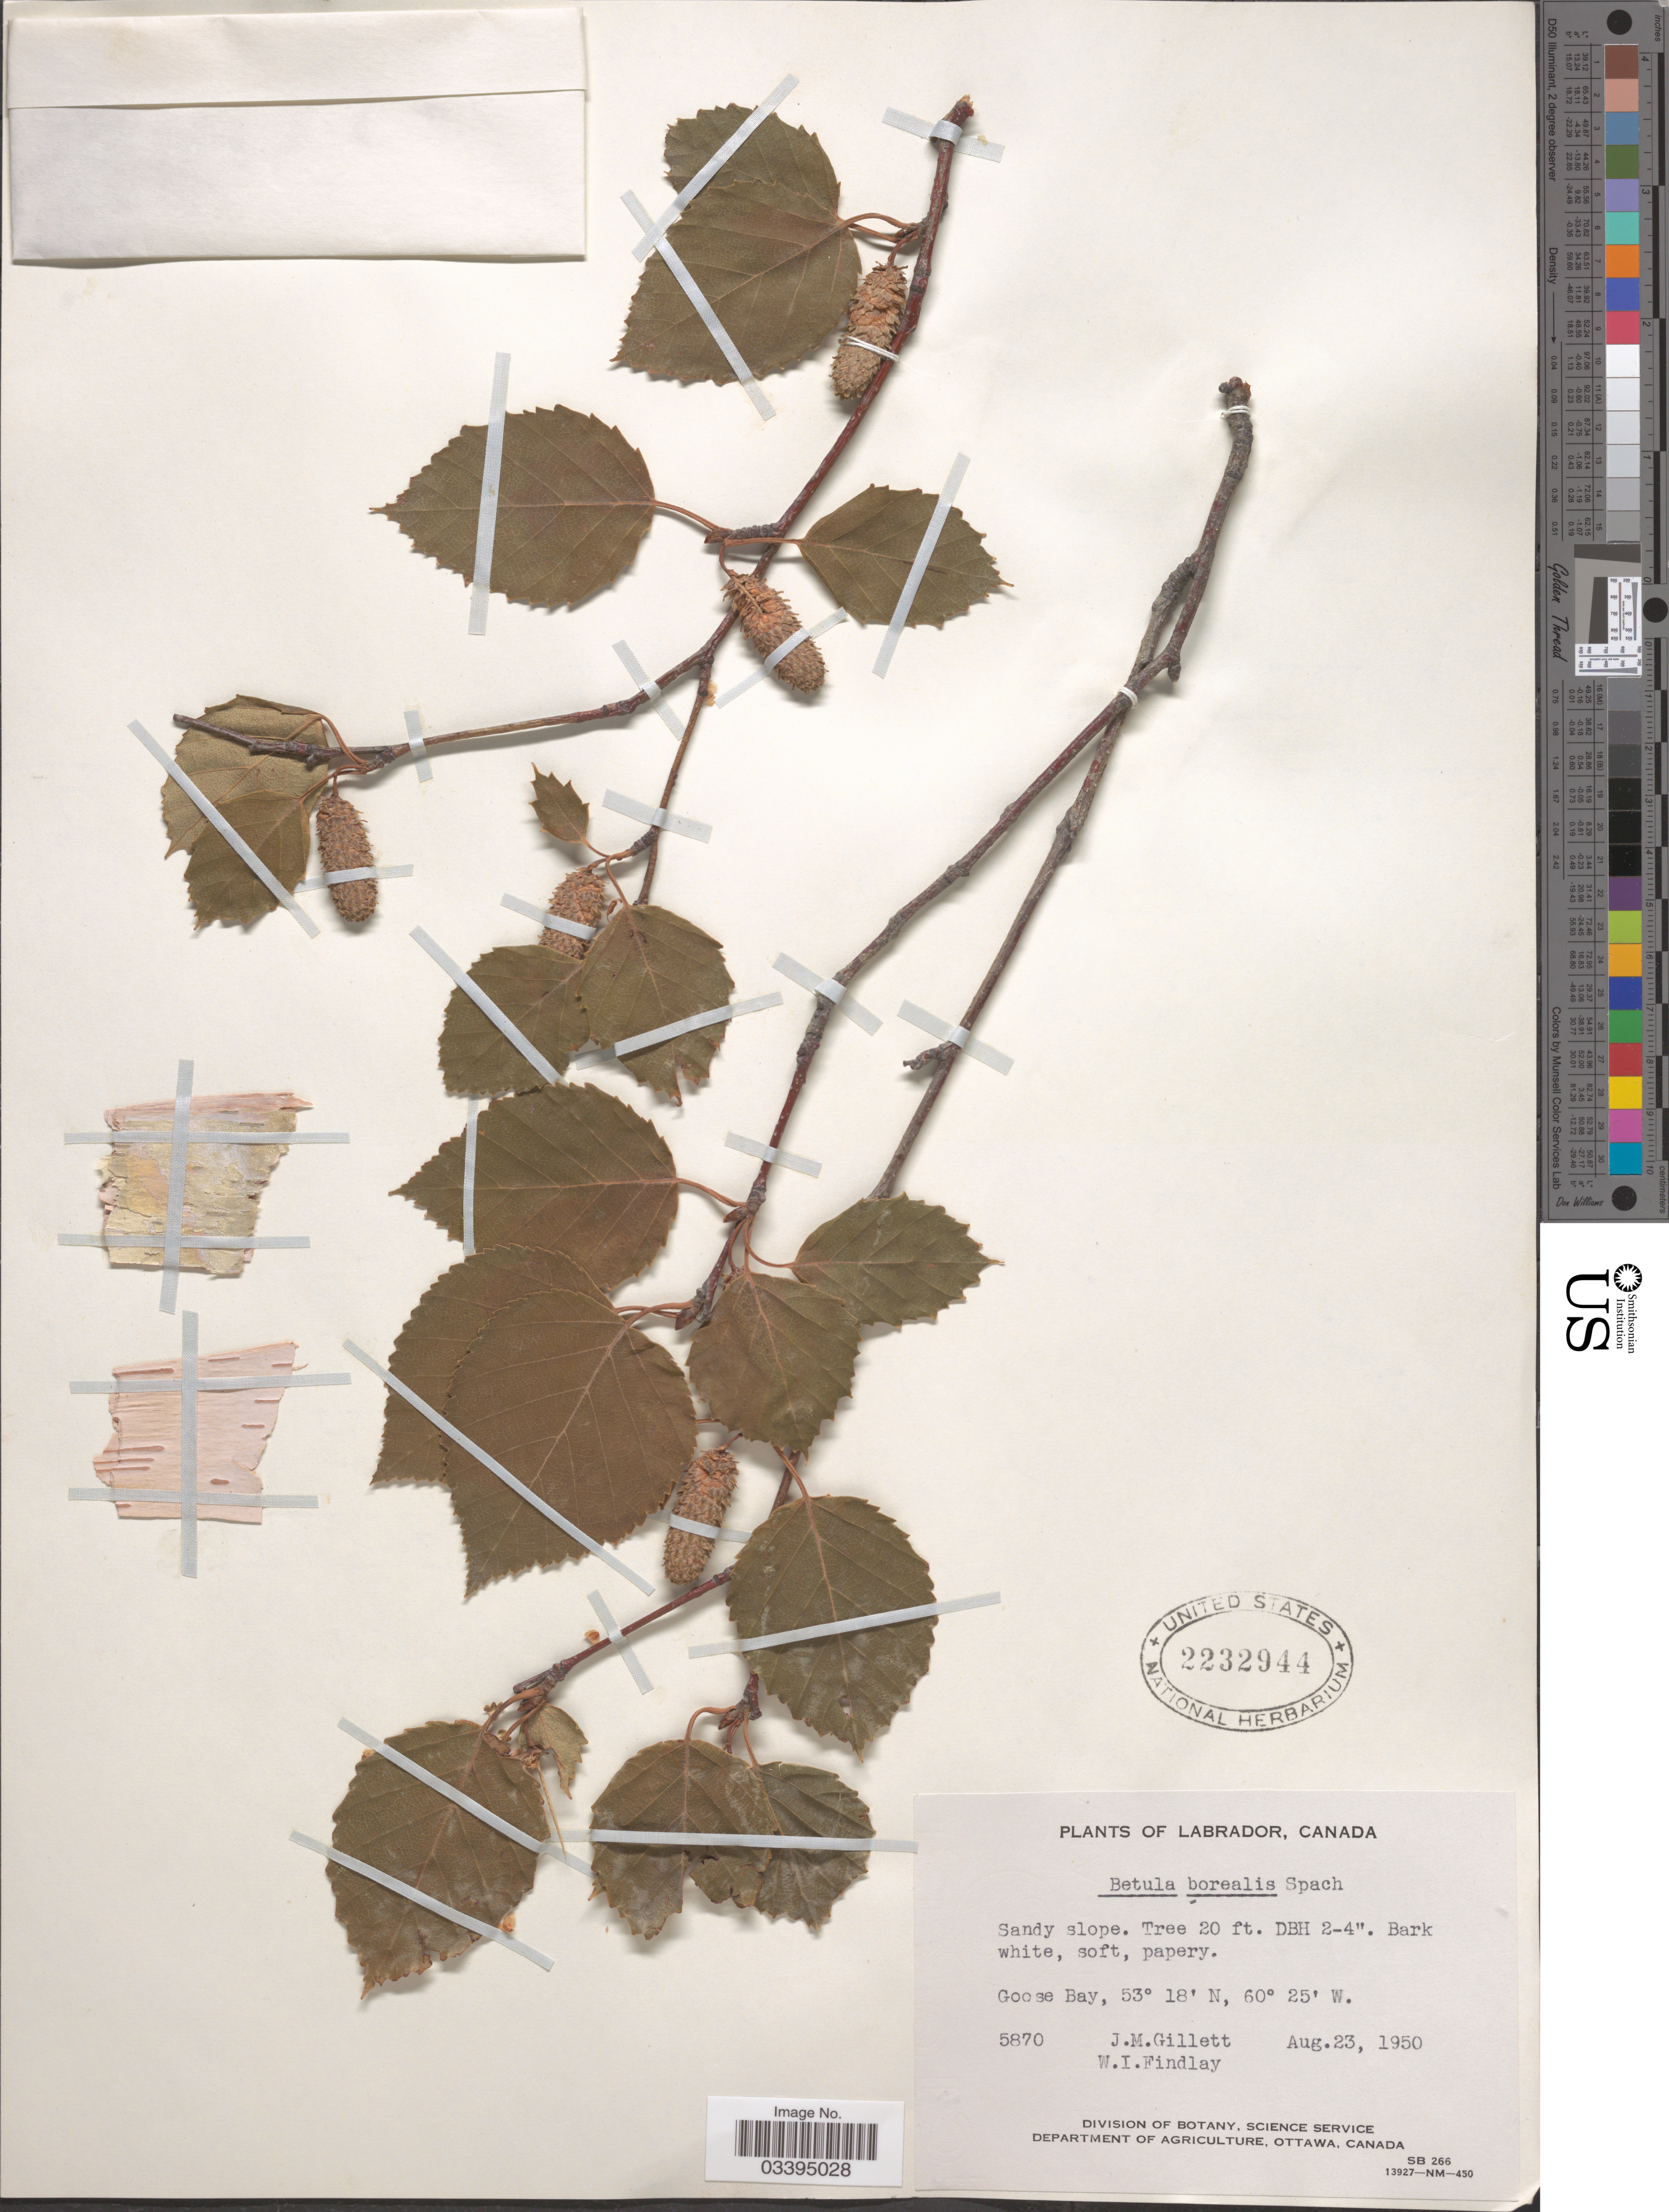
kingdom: Plantae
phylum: Tracheophyta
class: Magnoliopsida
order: Fagales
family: Betulaceae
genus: Betula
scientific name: Betula borealis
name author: Spach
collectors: J. M. Gillett & W. Findlay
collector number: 5870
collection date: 1950-08-23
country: Canada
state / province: Newfoundland and Labrador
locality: Labrador. Goose Bay.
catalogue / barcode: US 2232944